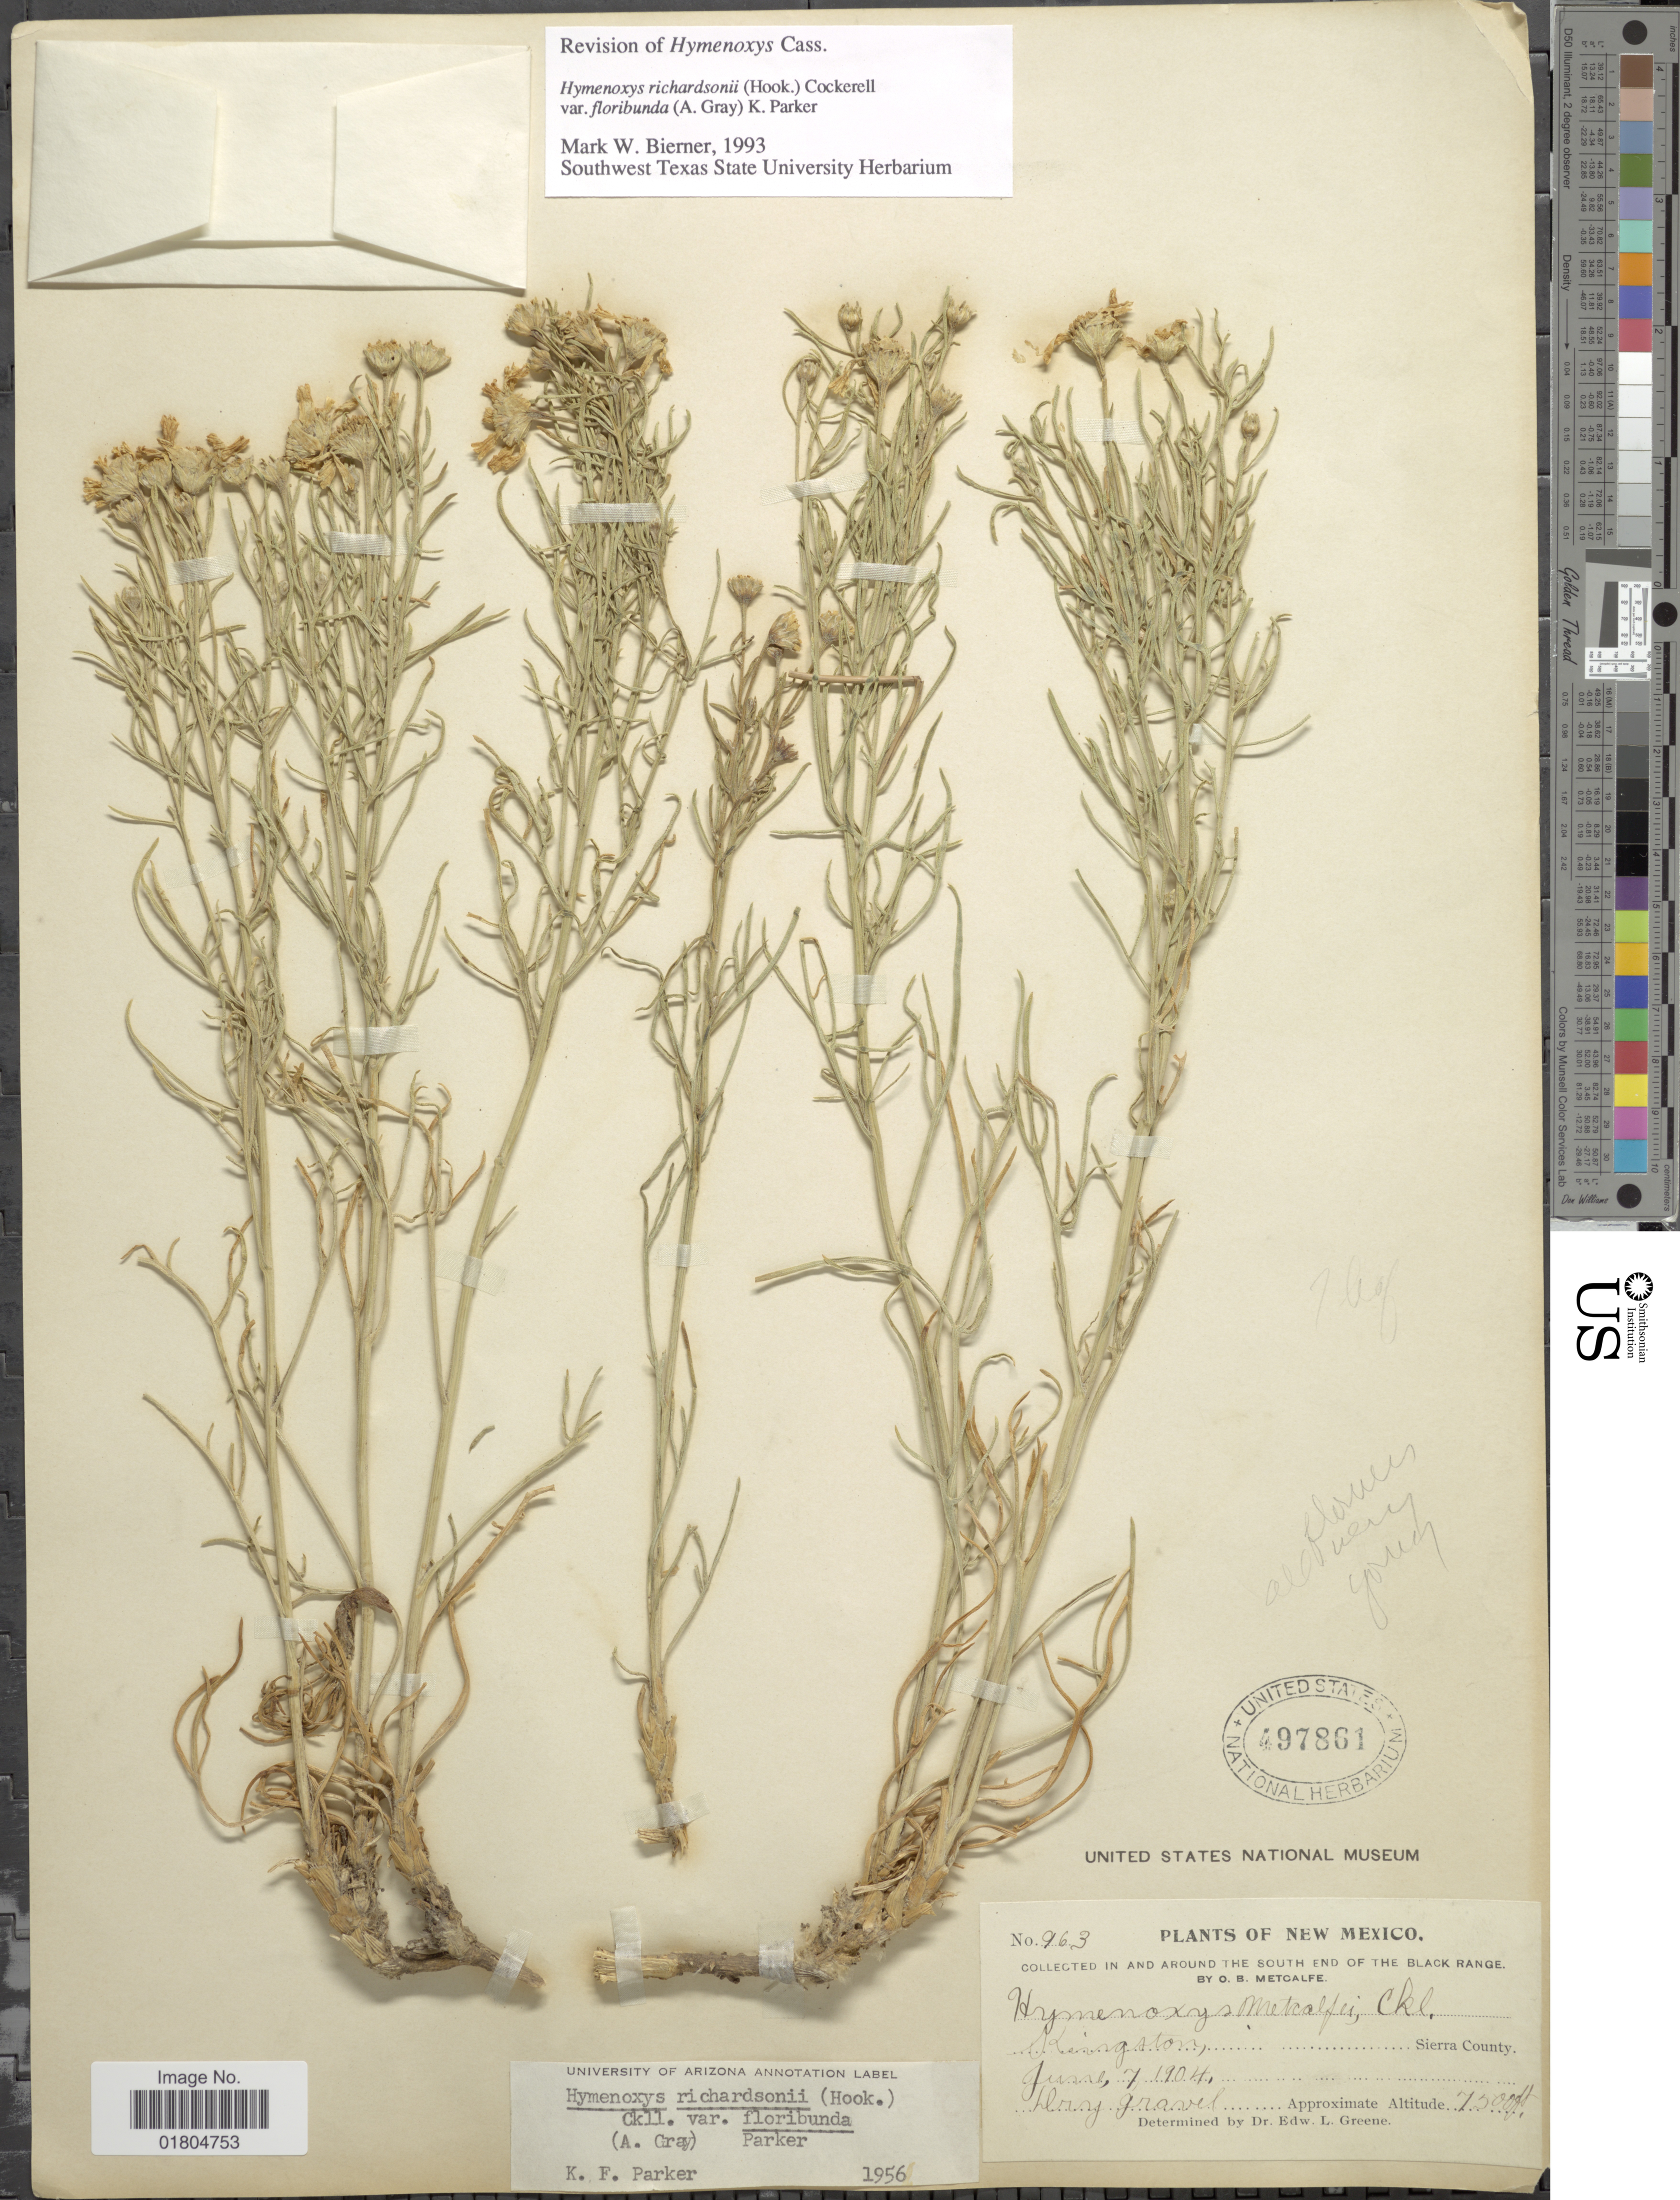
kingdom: Plantae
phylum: Tracheophyta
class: Magnoliopsida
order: Asterales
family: Asteraceae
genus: Hymenoxys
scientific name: Hymenoxys richardsonii var. floribunda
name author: (A. Gray) K.F. Parker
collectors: O. B. Metcalfe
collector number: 963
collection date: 1904-06-07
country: United States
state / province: New Mexico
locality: In and around the south end of the Black Range. Kingston, Sierra County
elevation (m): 2286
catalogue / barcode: US 497861